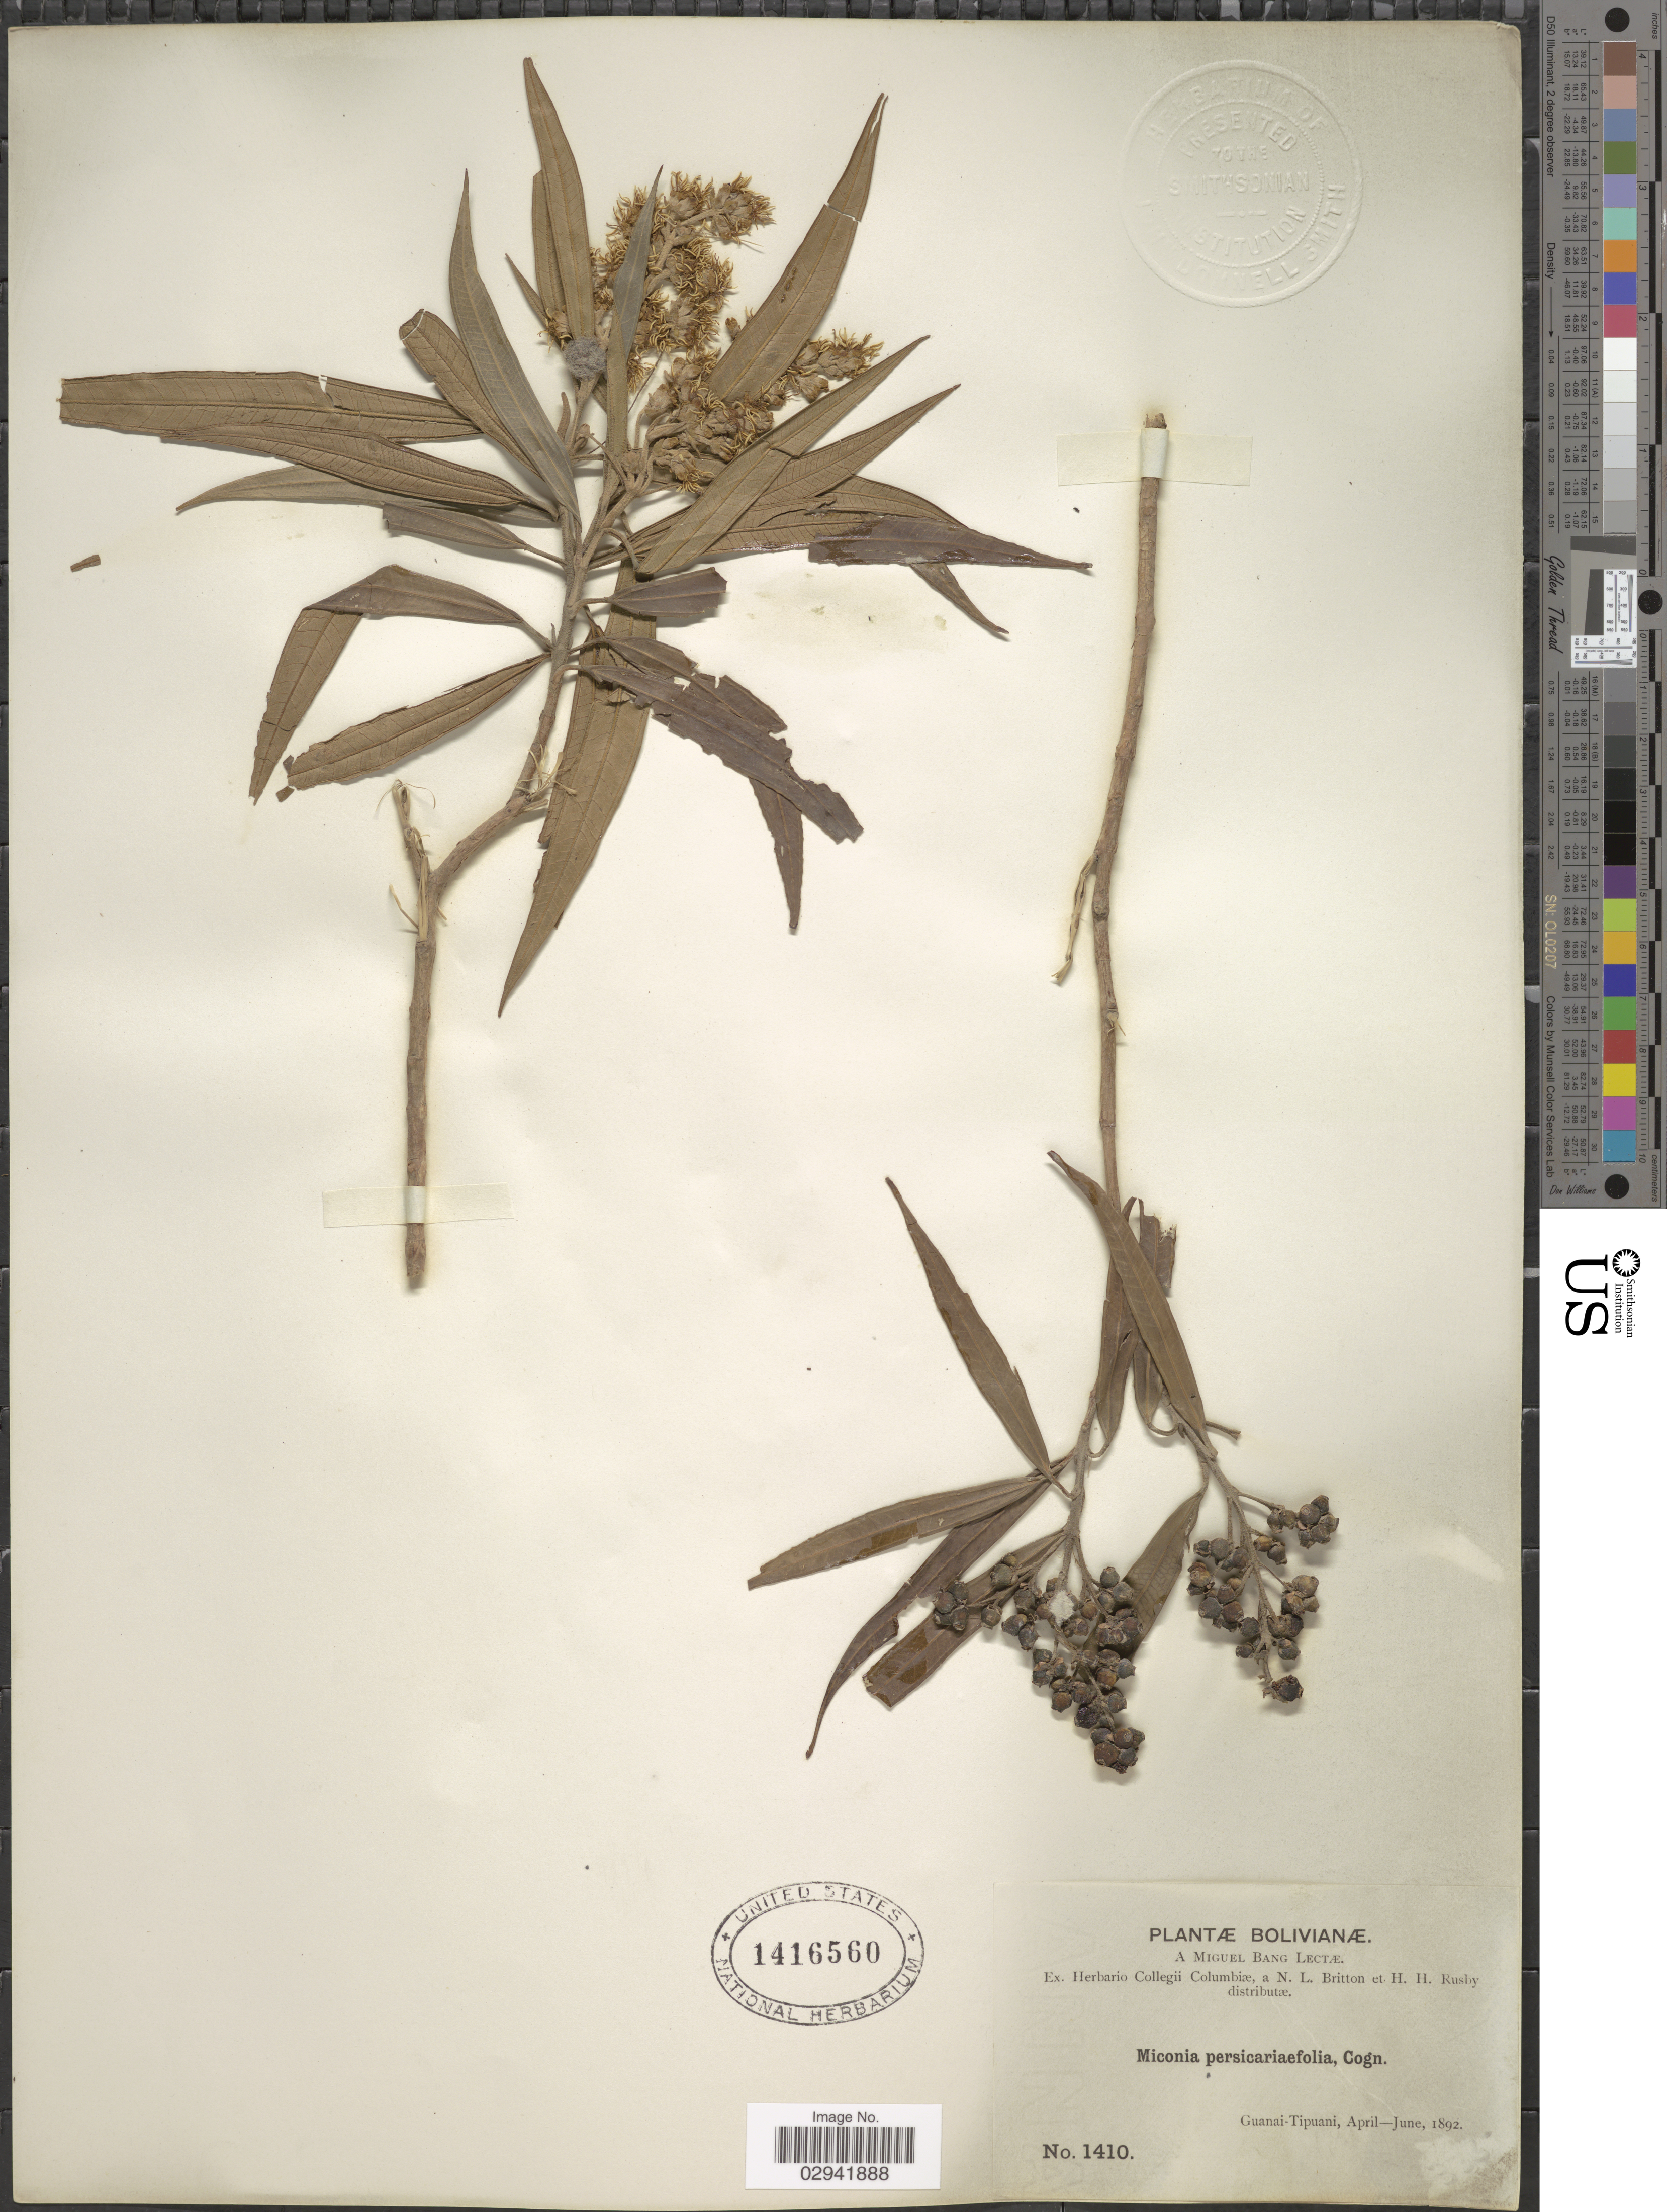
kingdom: Plantae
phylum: Tracheophyta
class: Magnoliopsida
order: Myrtales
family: Melastomataceae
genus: Miconia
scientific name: Miconia persicariaefolia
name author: Cogn.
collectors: M. Bang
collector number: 1410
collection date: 1892-04/1892-06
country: Bolivia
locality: Guanai-Tipuani.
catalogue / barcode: US 1416560